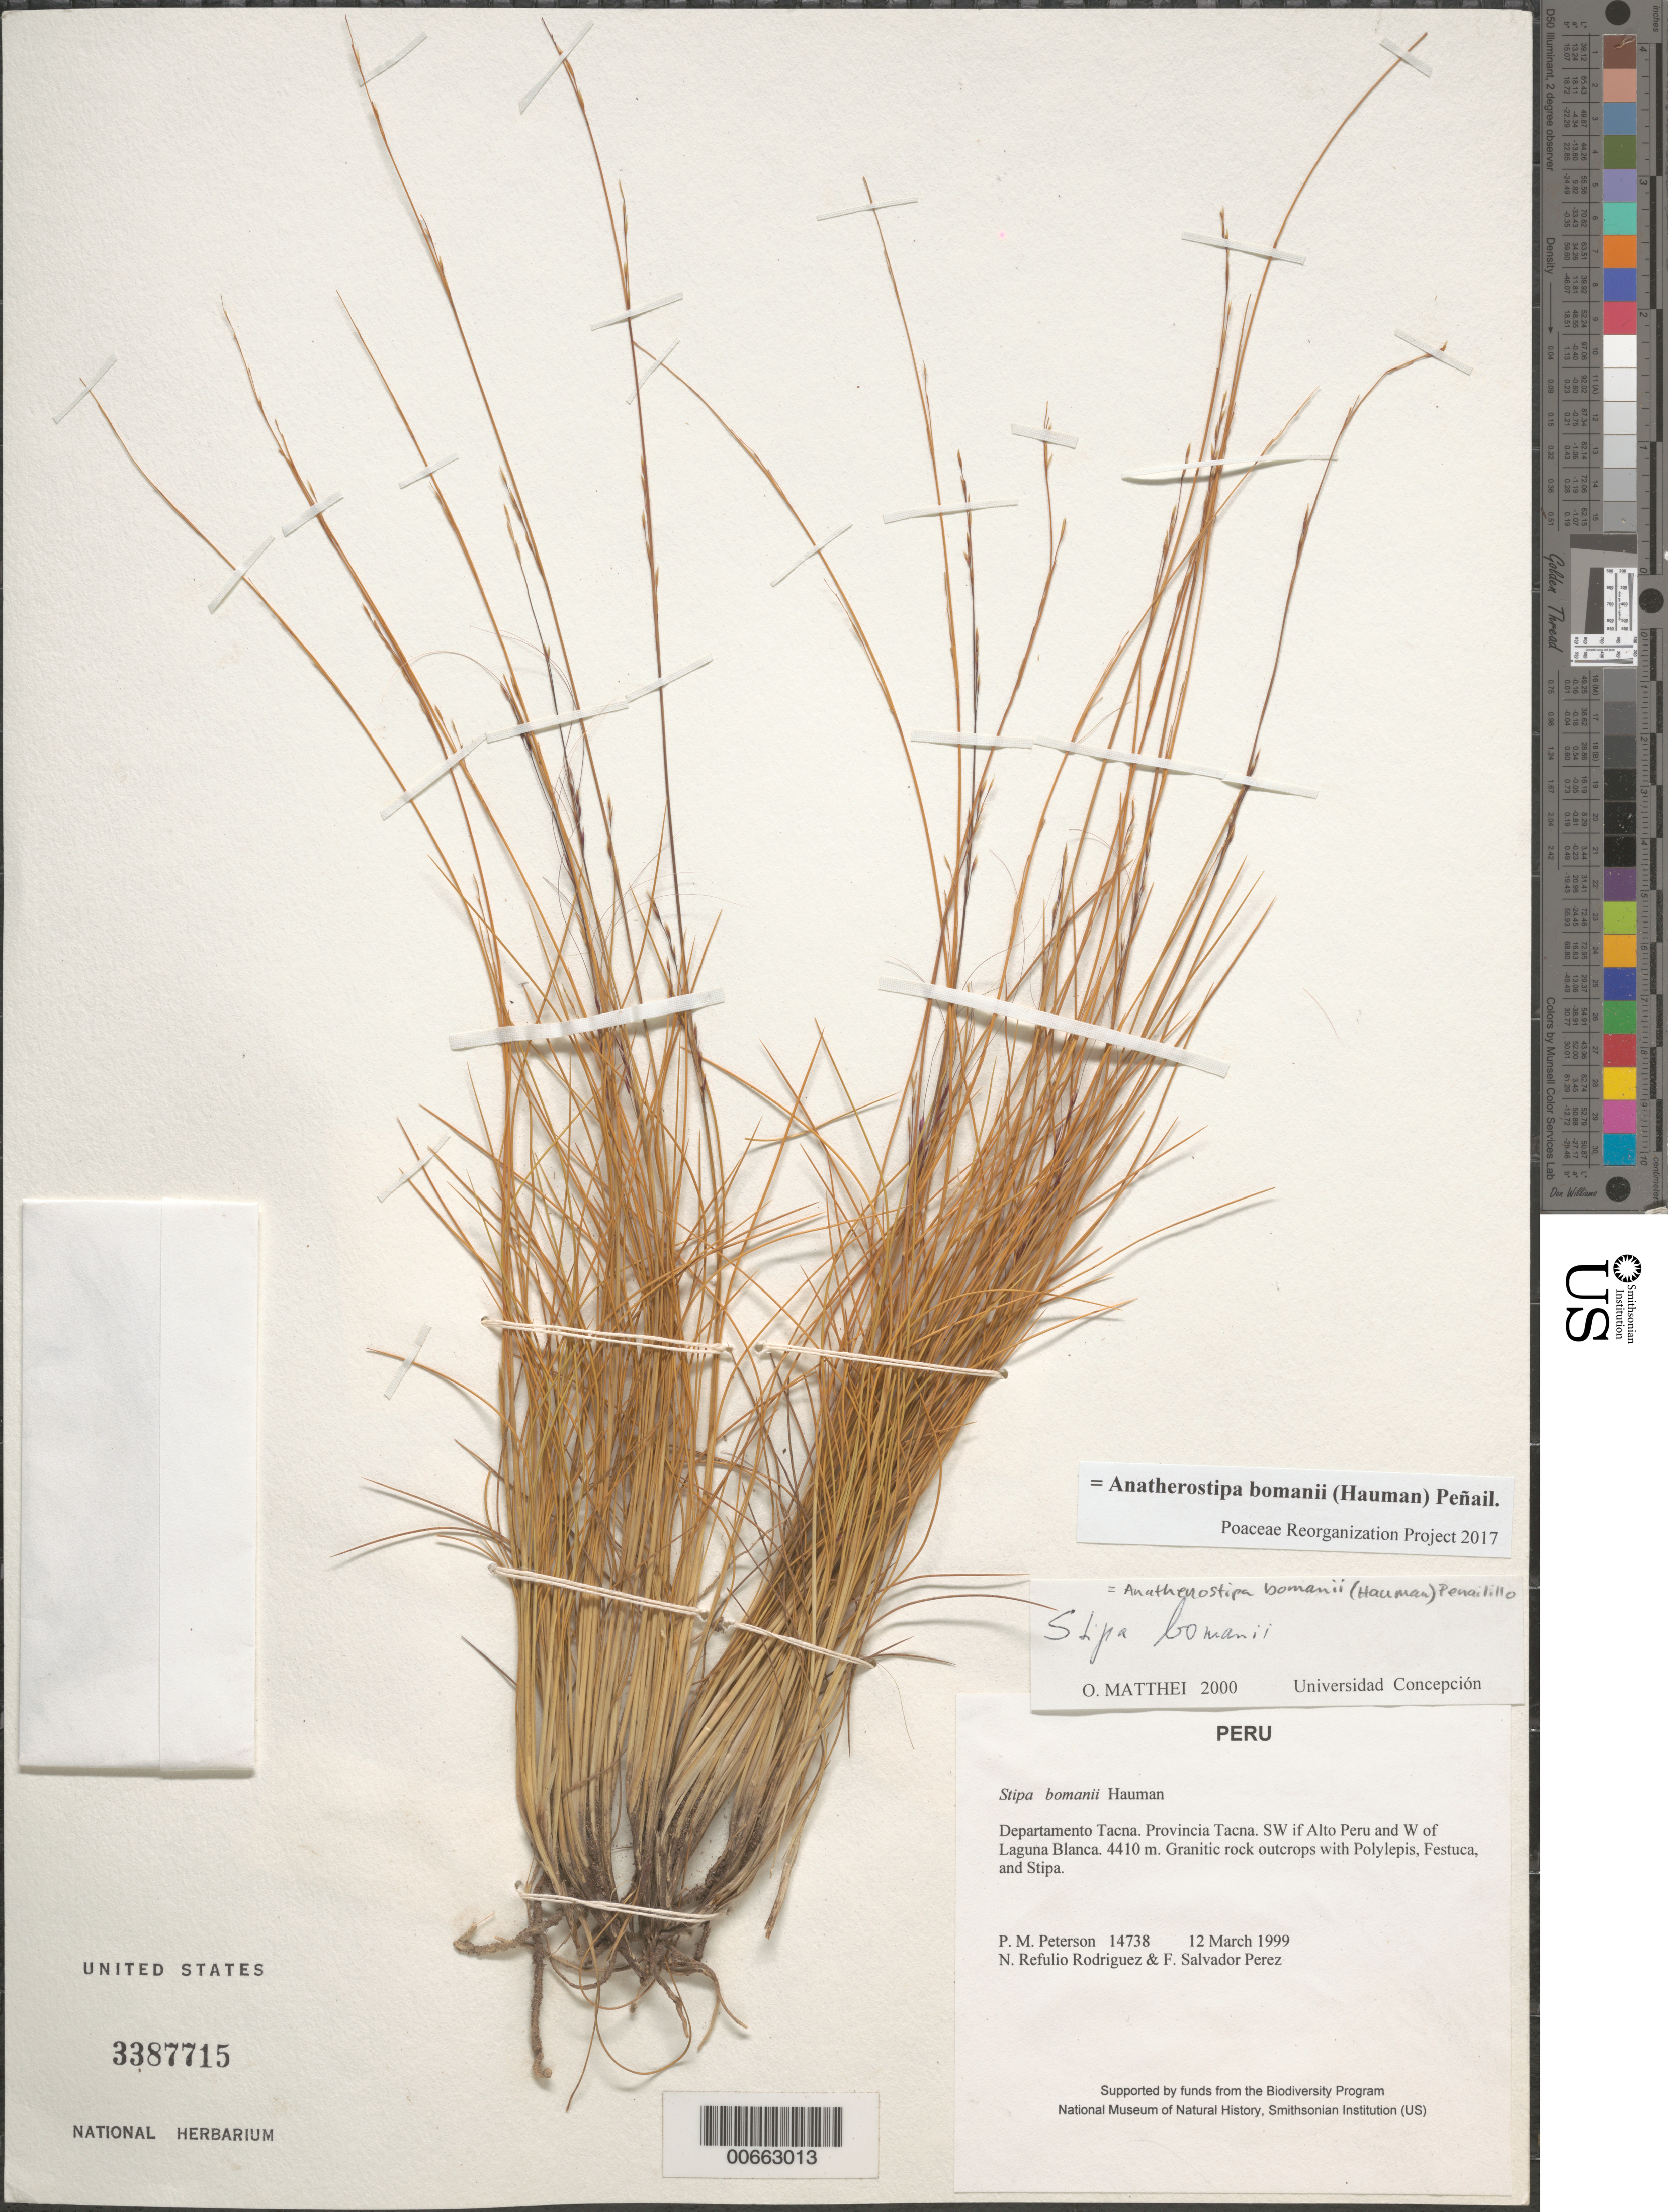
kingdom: Plantae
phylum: Tracheophyta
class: Liliopsida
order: Poales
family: Poaceae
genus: Anatherostipa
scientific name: Anatherostipa bomanii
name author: (Hauman) Peñailillo B.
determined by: Matthei, O. R.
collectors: P. M. Peterson, N. Refulio-Rodríguez & F. Salvador Perez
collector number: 14738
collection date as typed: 12 Mar 1999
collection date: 1999-03-12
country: Peru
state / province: Tacna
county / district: Tacna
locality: SW of Alto Peru and W of Laguna Blanca.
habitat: Granitic rock outcrops with Polylepis, Festuca and Stipa.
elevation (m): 4410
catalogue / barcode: US 3387715